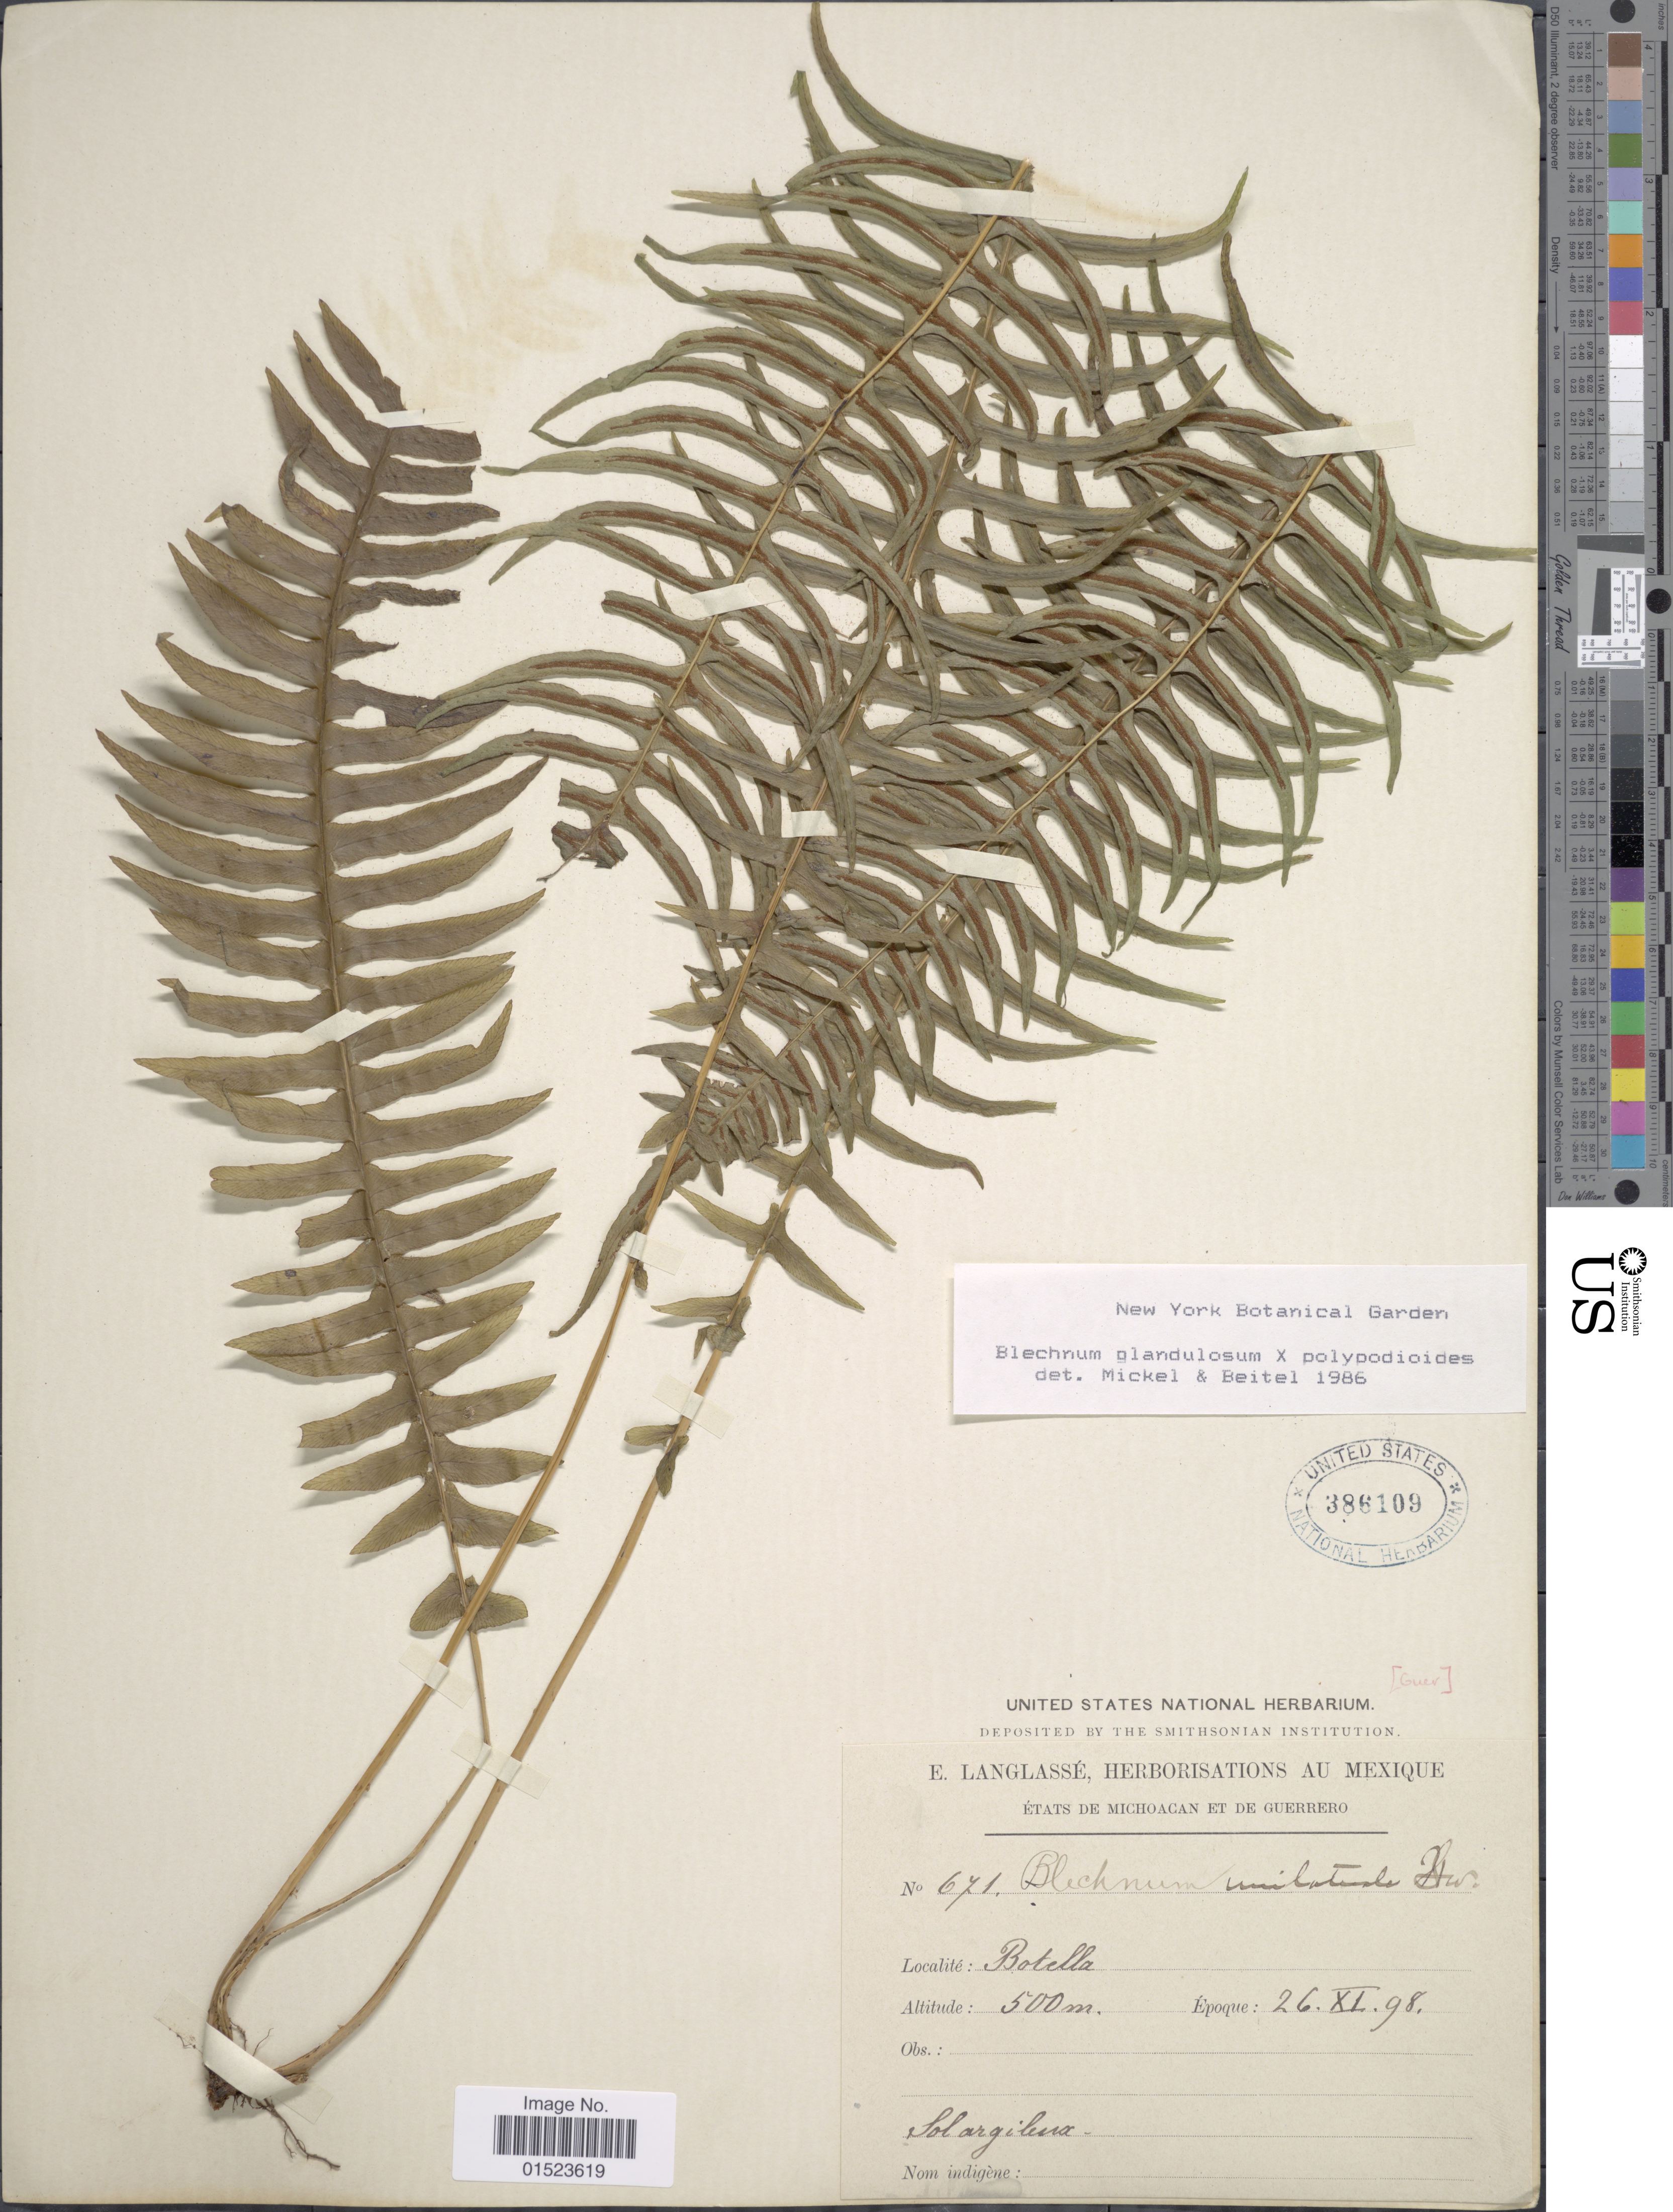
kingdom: Plantae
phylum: Tracheophyta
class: Polypodiopsida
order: Polypodiales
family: Blechnaceae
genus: Blechnum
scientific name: Blechnum appendiculatum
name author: Willd.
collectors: E. Langlassé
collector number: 671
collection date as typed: Transcribed d/m/y: 26/11/98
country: Mexico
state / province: Michoacán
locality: De Guerrero, Botella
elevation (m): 500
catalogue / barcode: US 386109